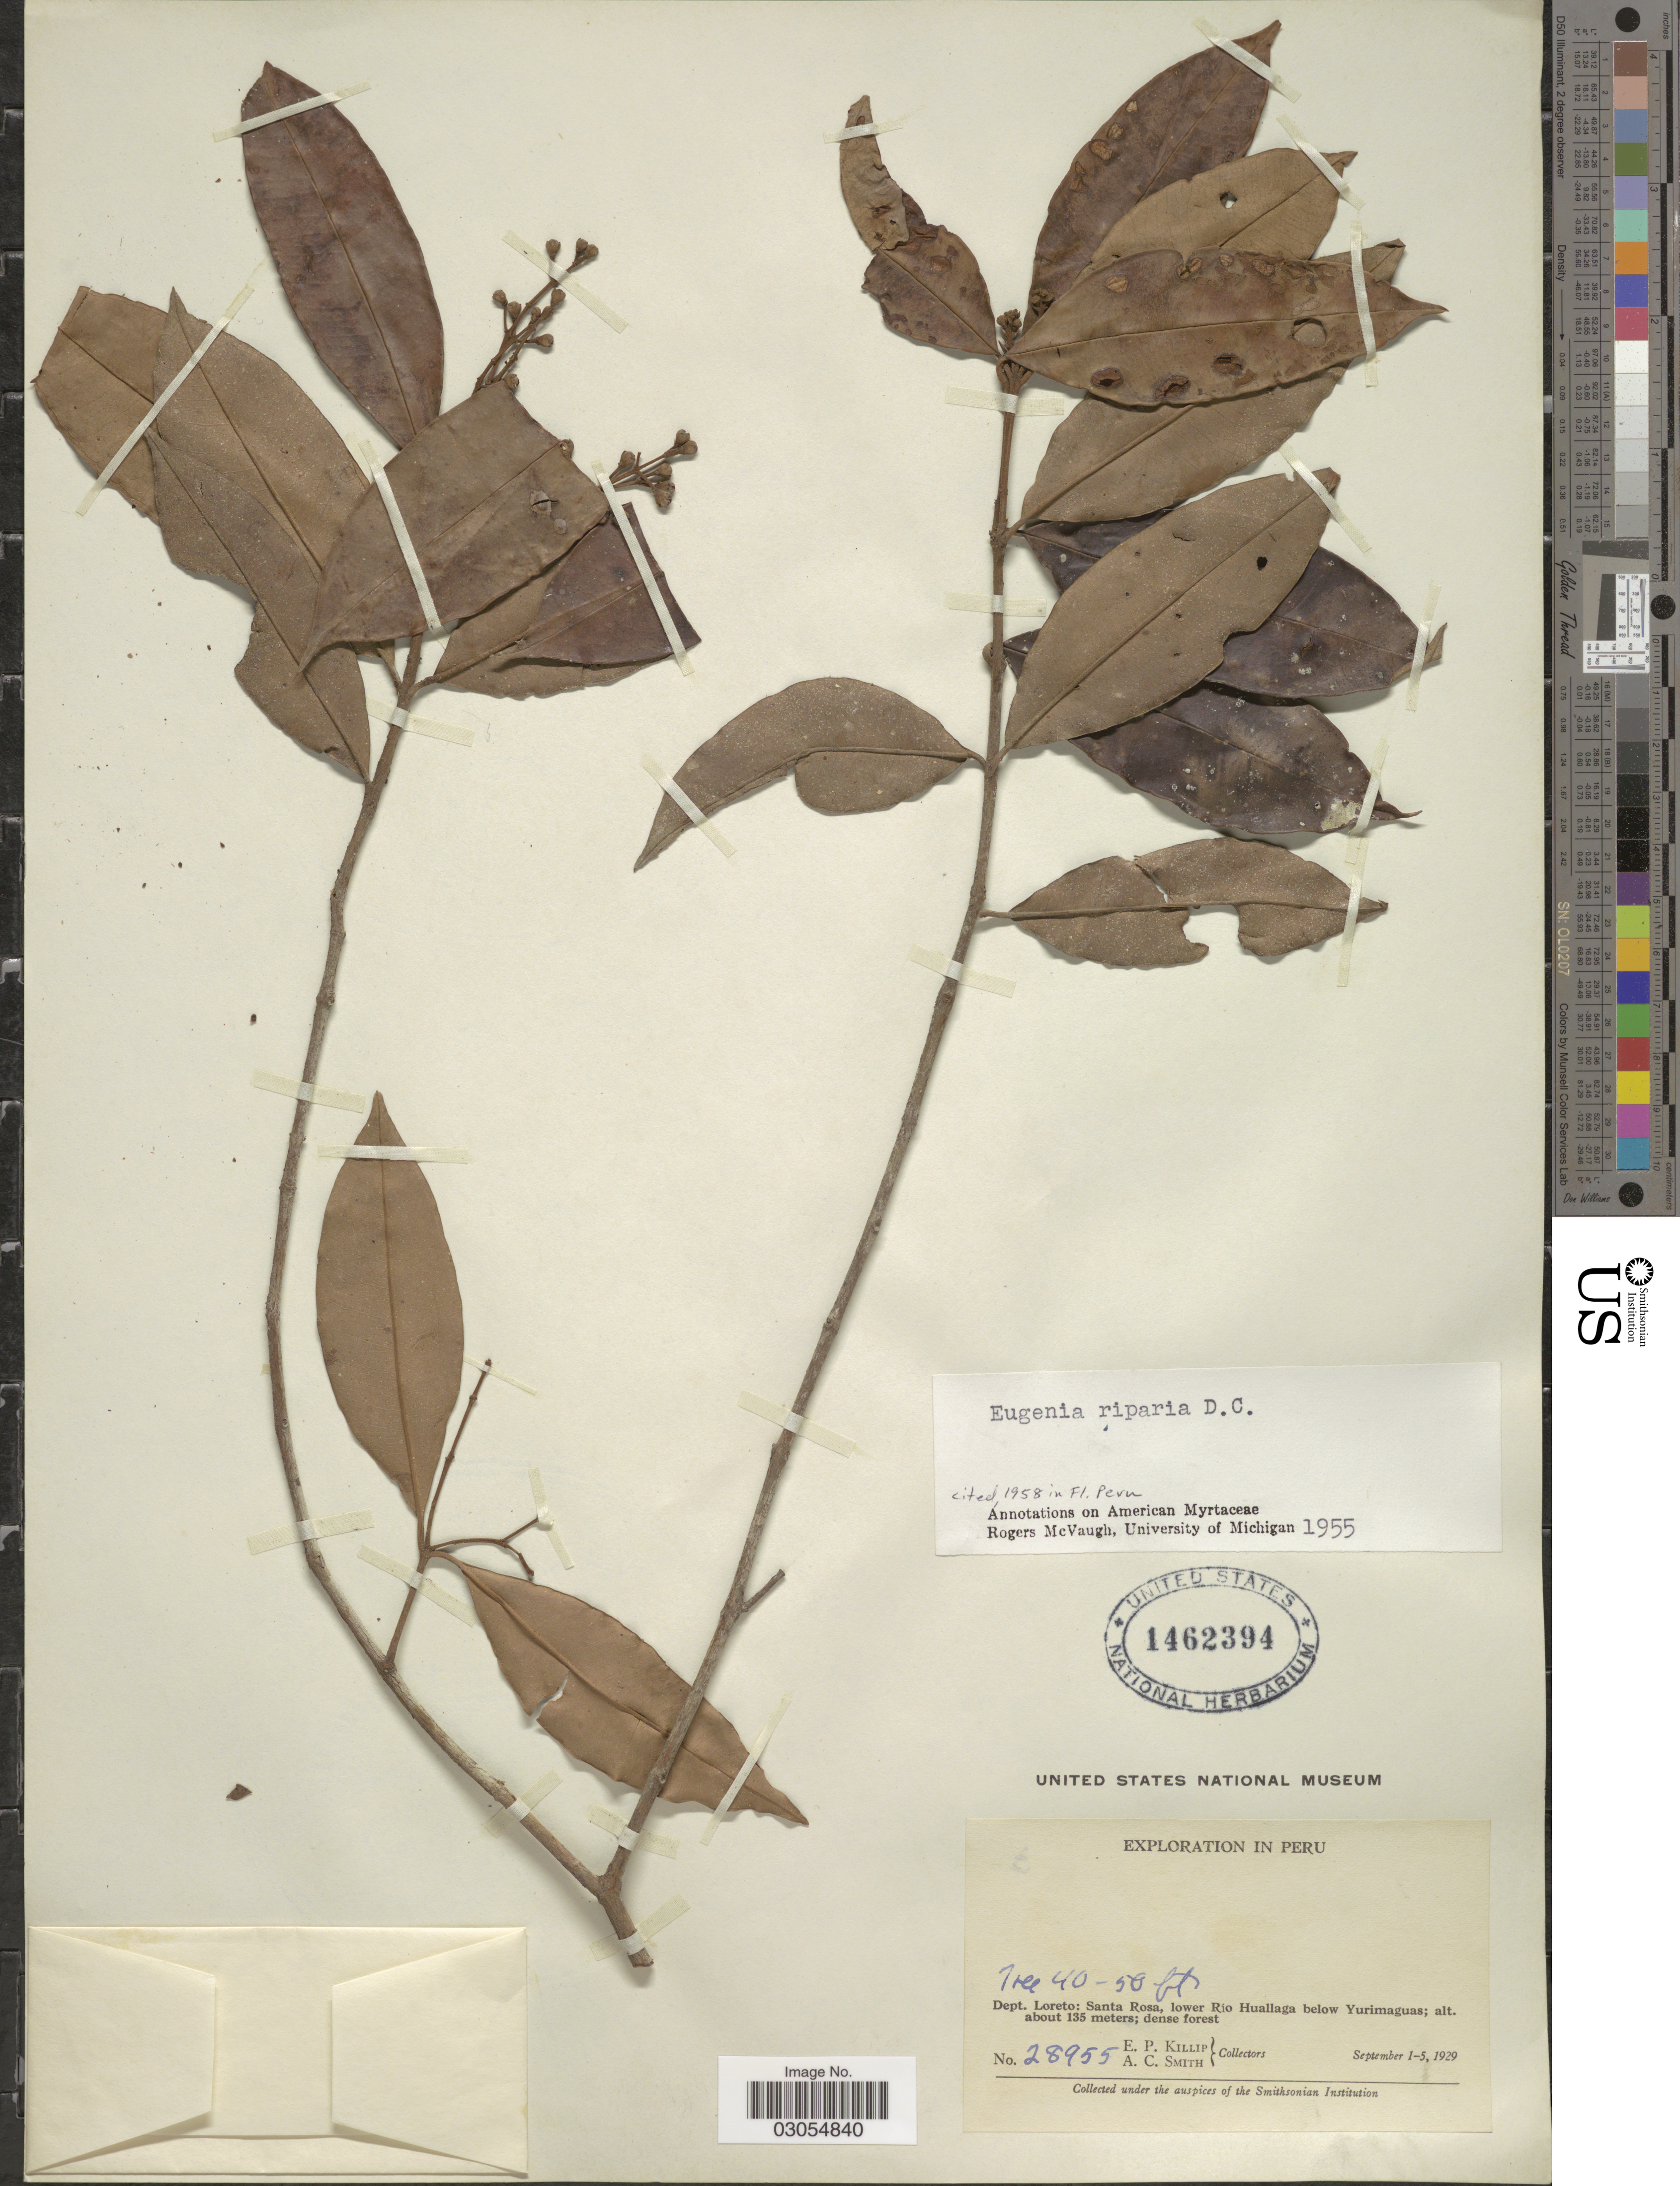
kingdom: Plantae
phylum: Tracheophyta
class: Magnoliopsida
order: Myrtales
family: Myrtaceae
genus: Eugenia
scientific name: Eugenia muricata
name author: DC.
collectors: E. P. Killip & A. C. Smith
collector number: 28955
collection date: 1929-09-01/1929-09-05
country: Peru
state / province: Loreto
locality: Dept. Loreto: Santa Rosa, lower Río Huallaga below Yurimaguas.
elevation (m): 135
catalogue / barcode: US 1462394